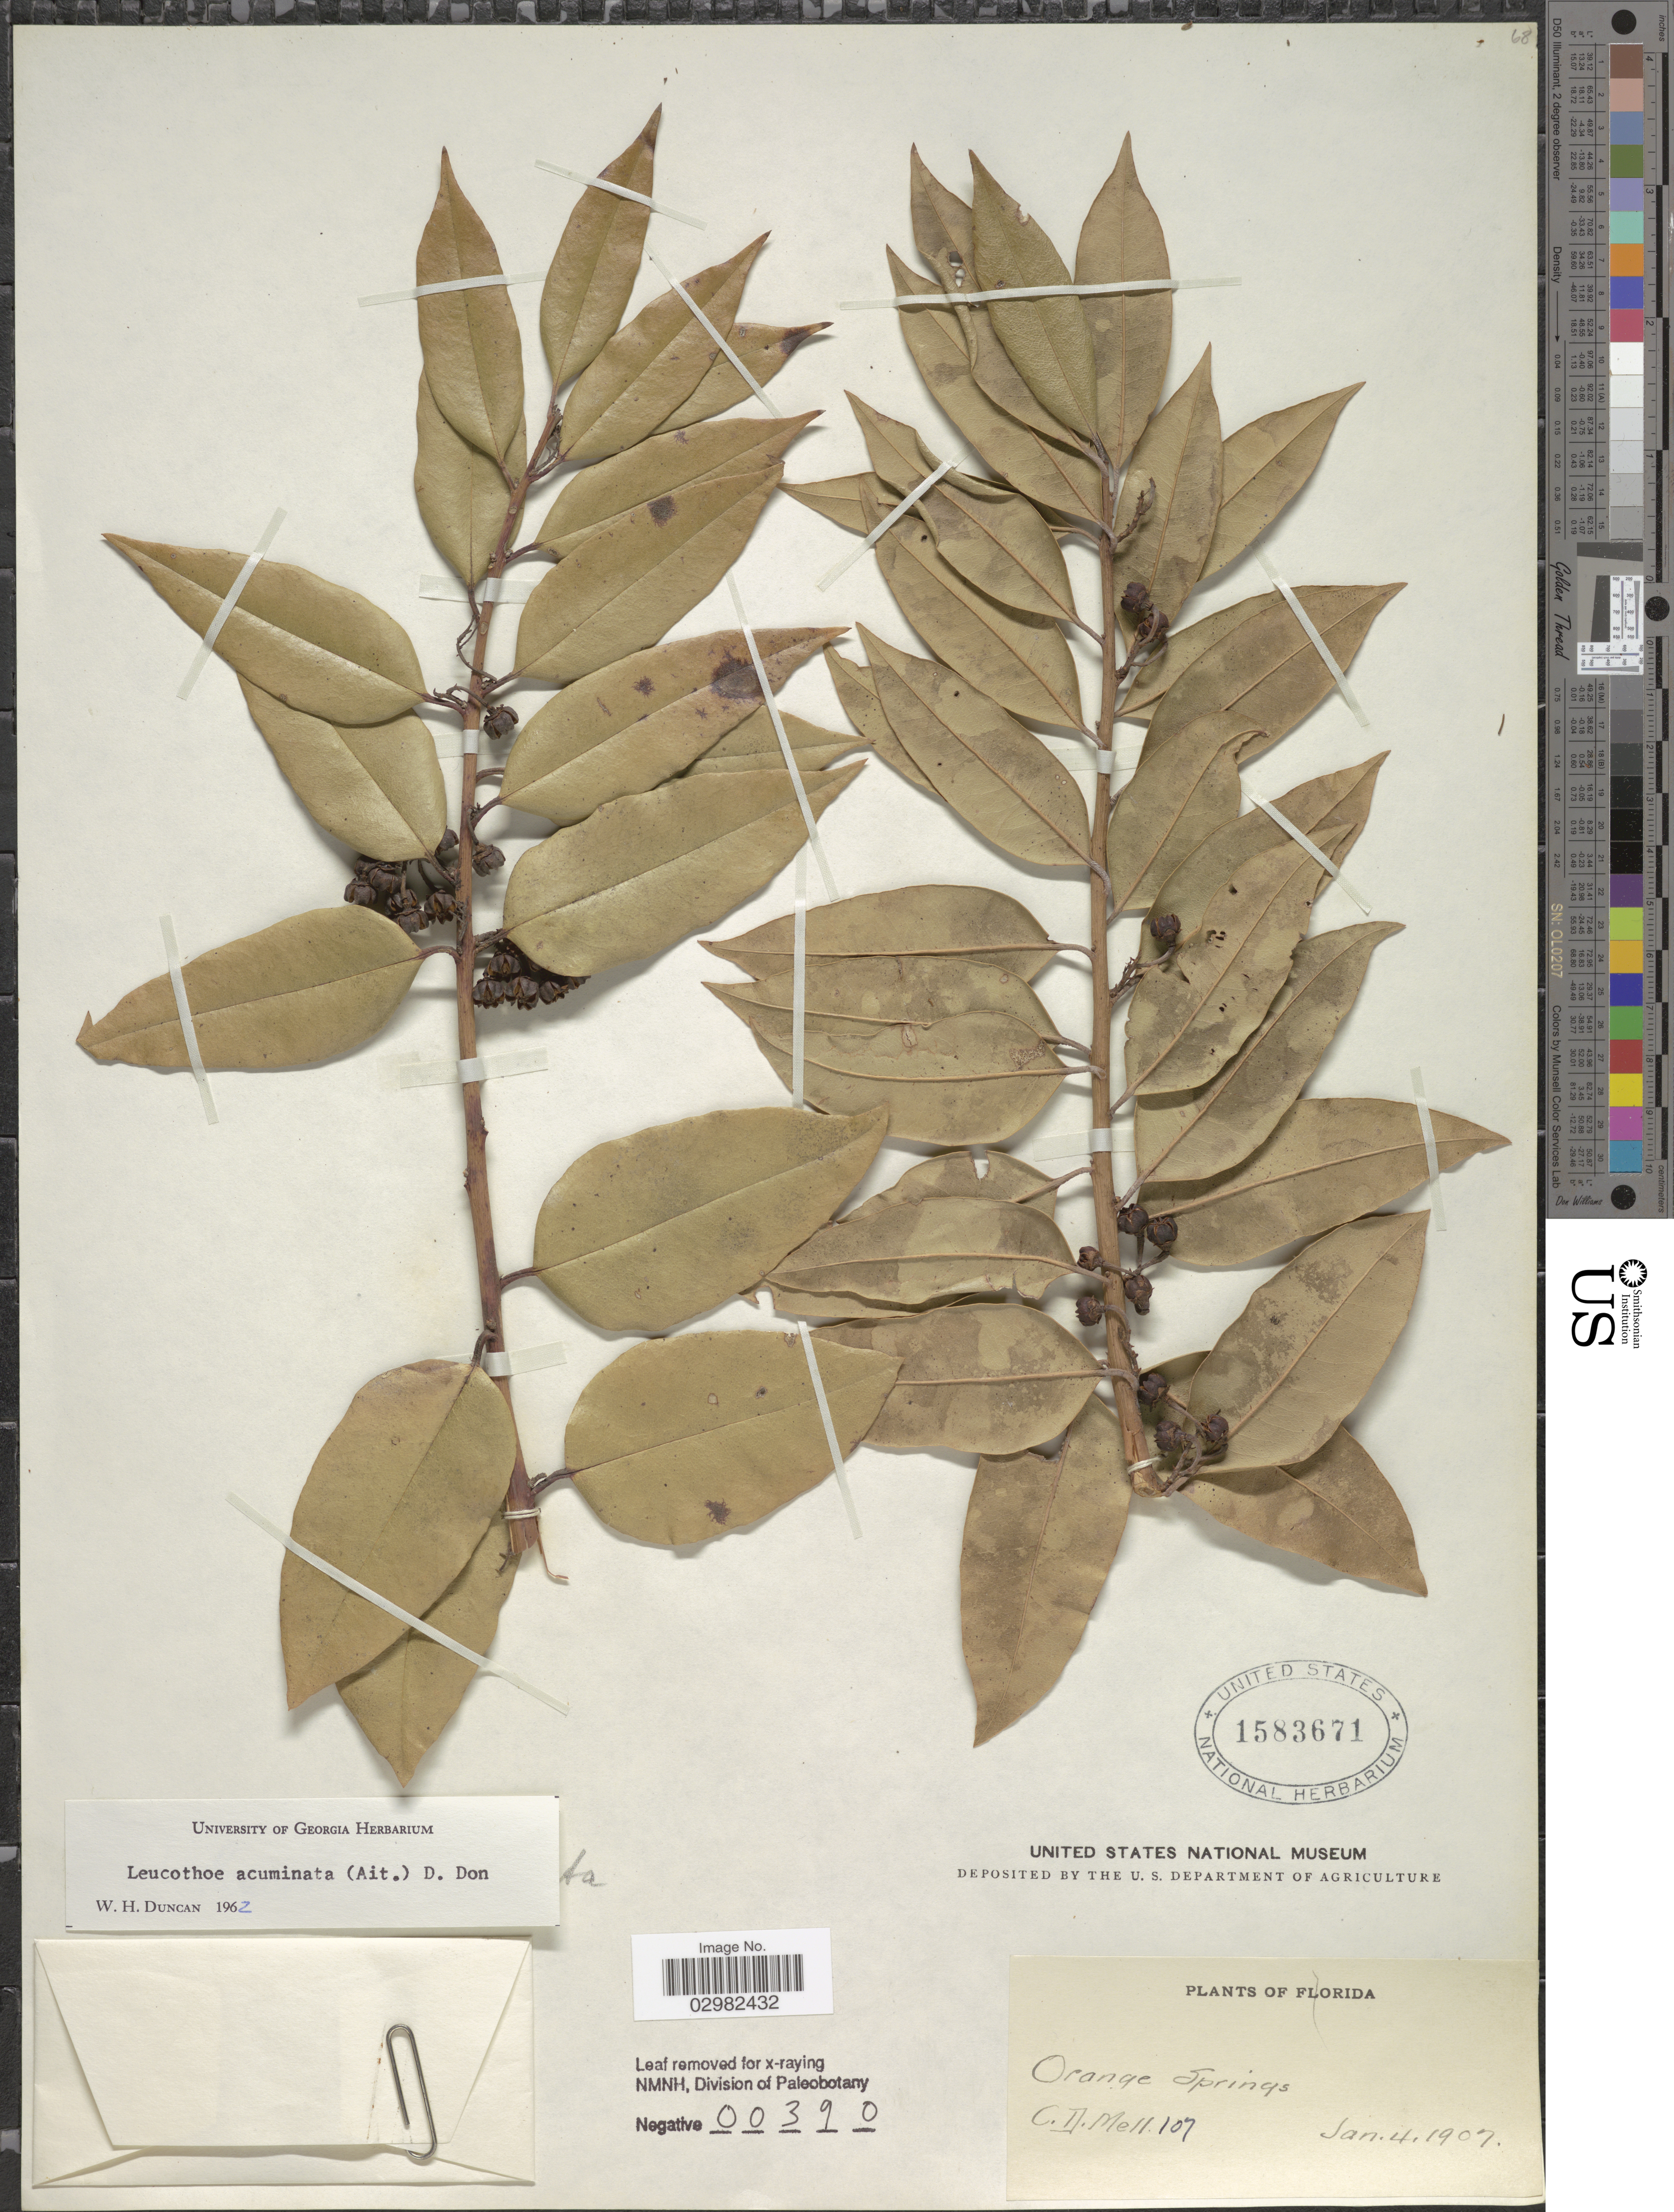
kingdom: Plantae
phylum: Tracheophyta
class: Magnoliopsida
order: Ericales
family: Ericaceae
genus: Leucothoe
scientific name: Leucothoë acuminata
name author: (Aiton) G. Don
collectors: C. D. Mell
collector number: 107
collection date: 1907-01-04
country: United States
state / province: Florida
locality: Orange Springs.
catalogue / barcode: US 1583671